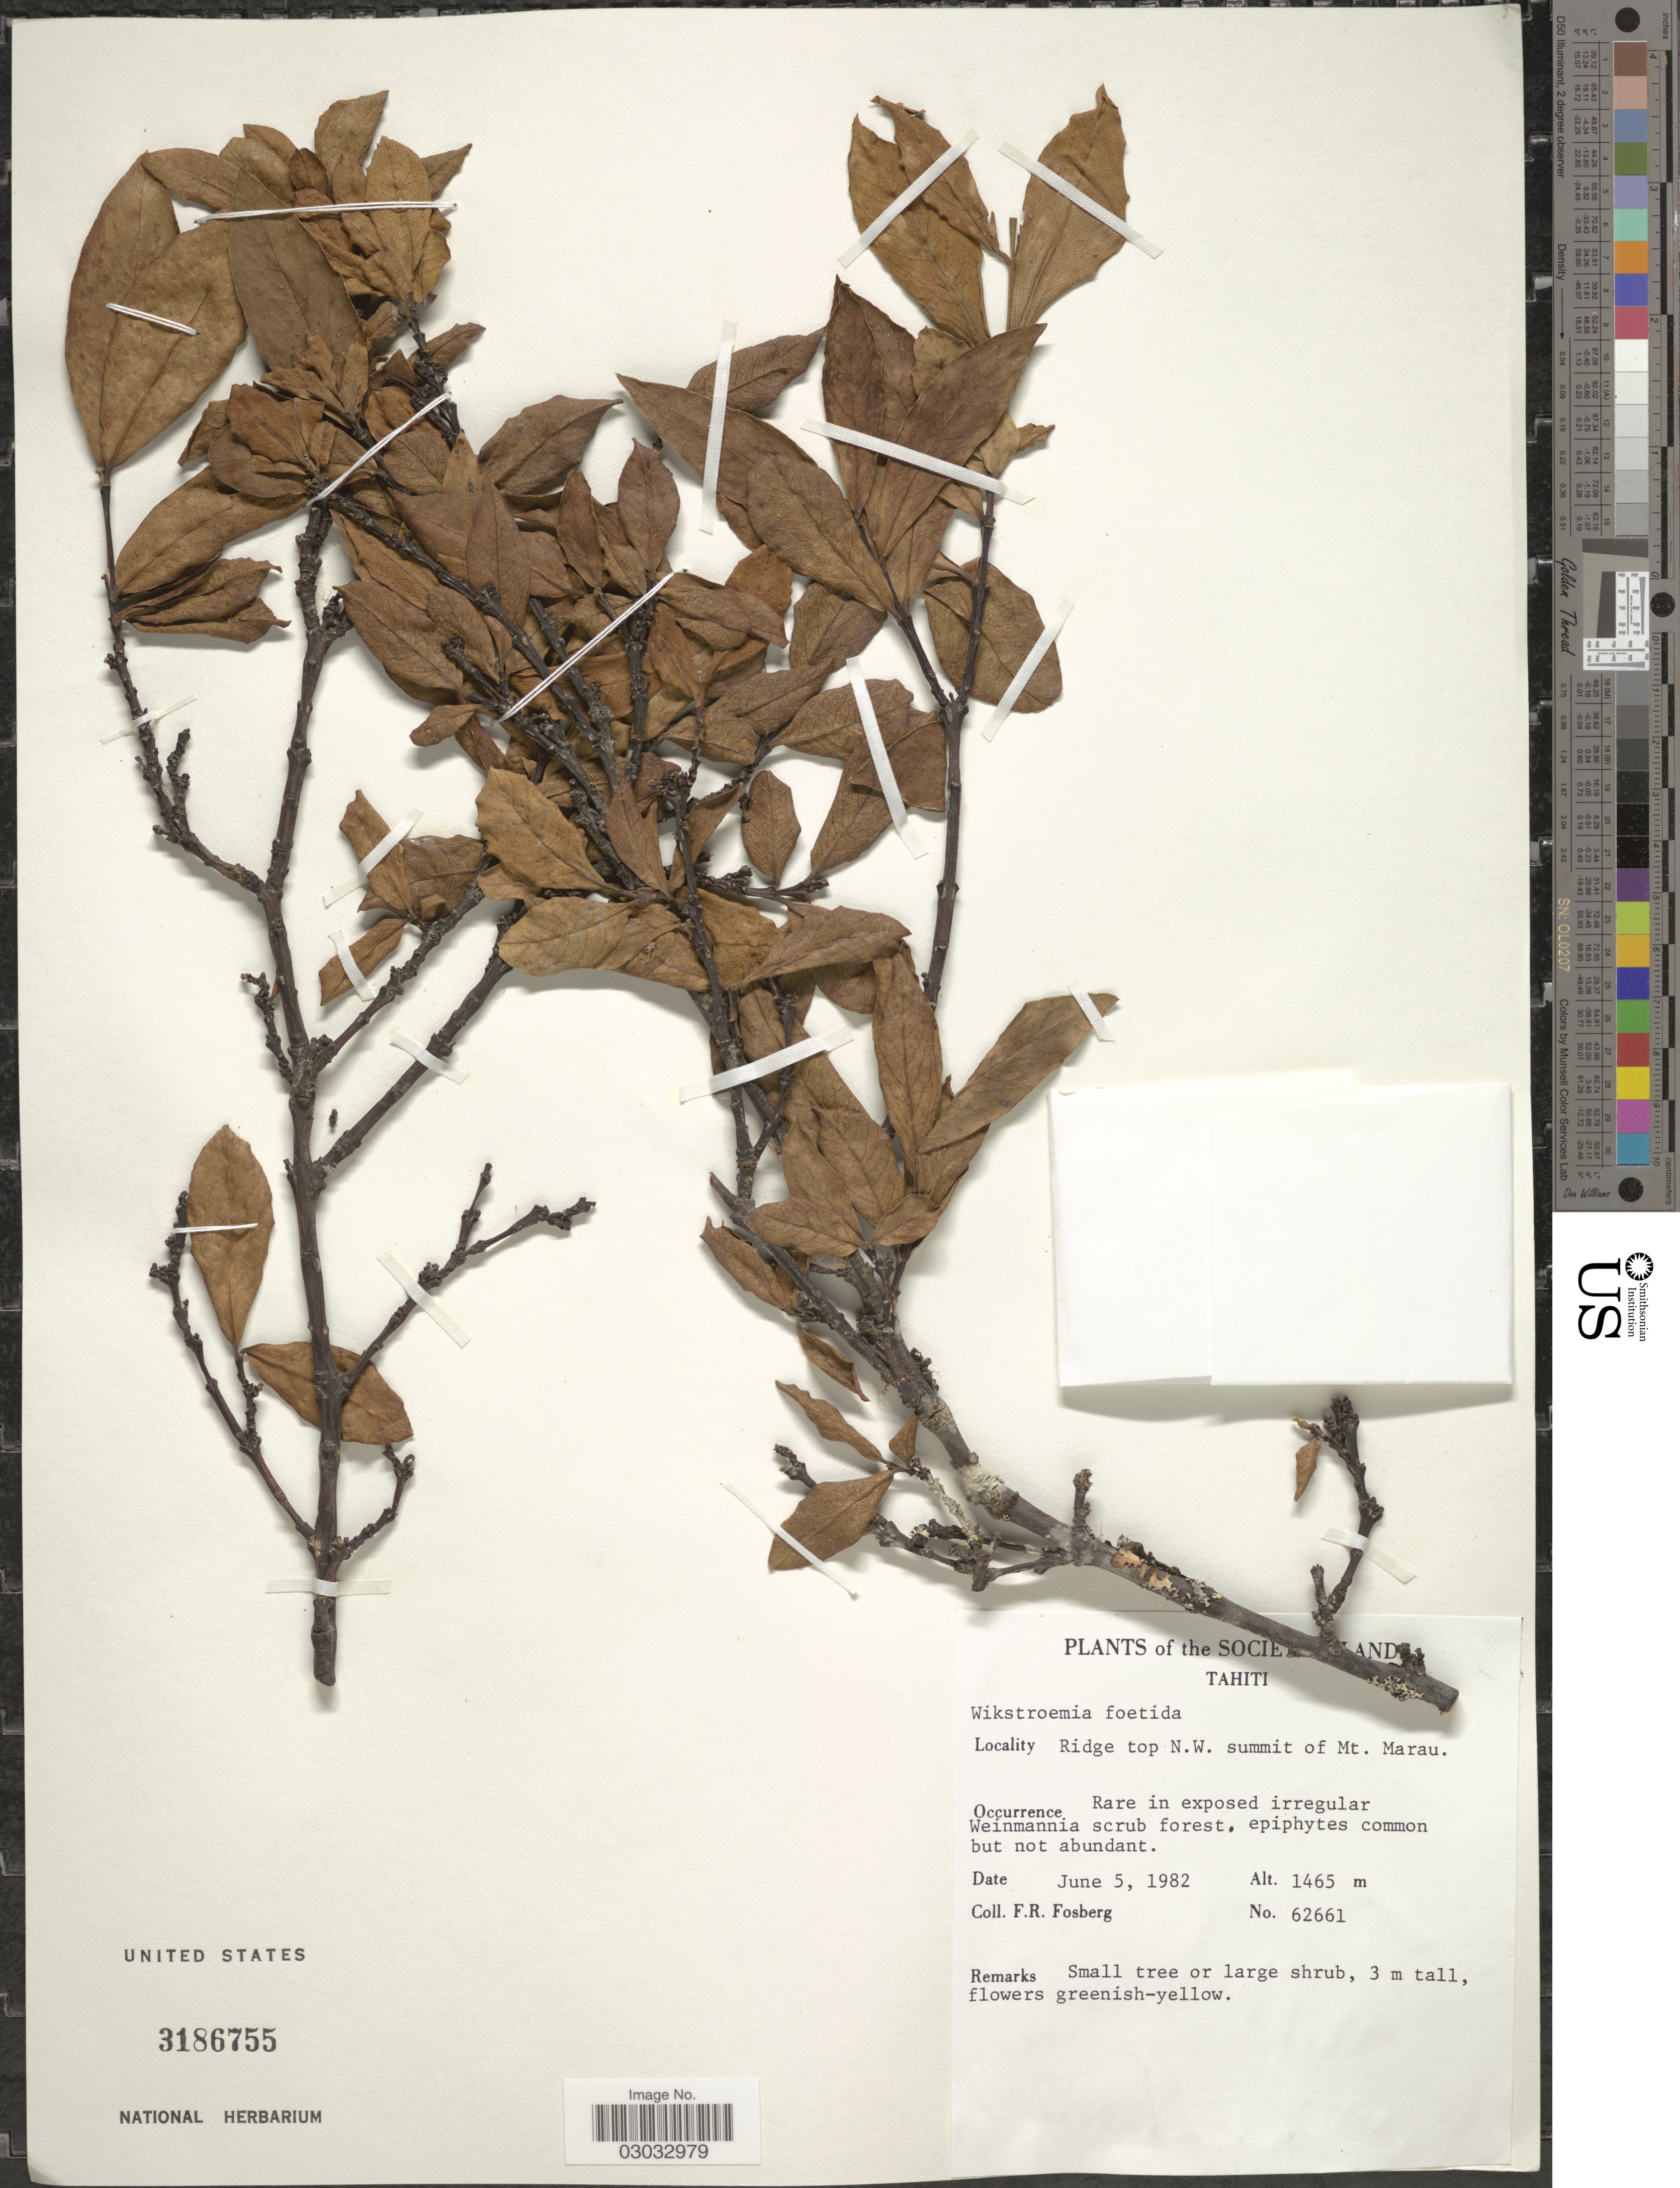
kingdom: Plantae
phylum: Tracheophyta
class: Magnoliopsida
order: Malvales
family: Thymelaeaceae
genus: Wikstroemia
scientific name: Wikstroemia coriacea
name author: Seem.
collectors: F. R. Fosberg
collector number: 62661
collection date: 1982-06-05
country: French Polynesia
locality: Society Islands, Ridge top N.W. summit of Mt. Marau.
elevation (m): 1465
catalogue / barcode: US 3186755